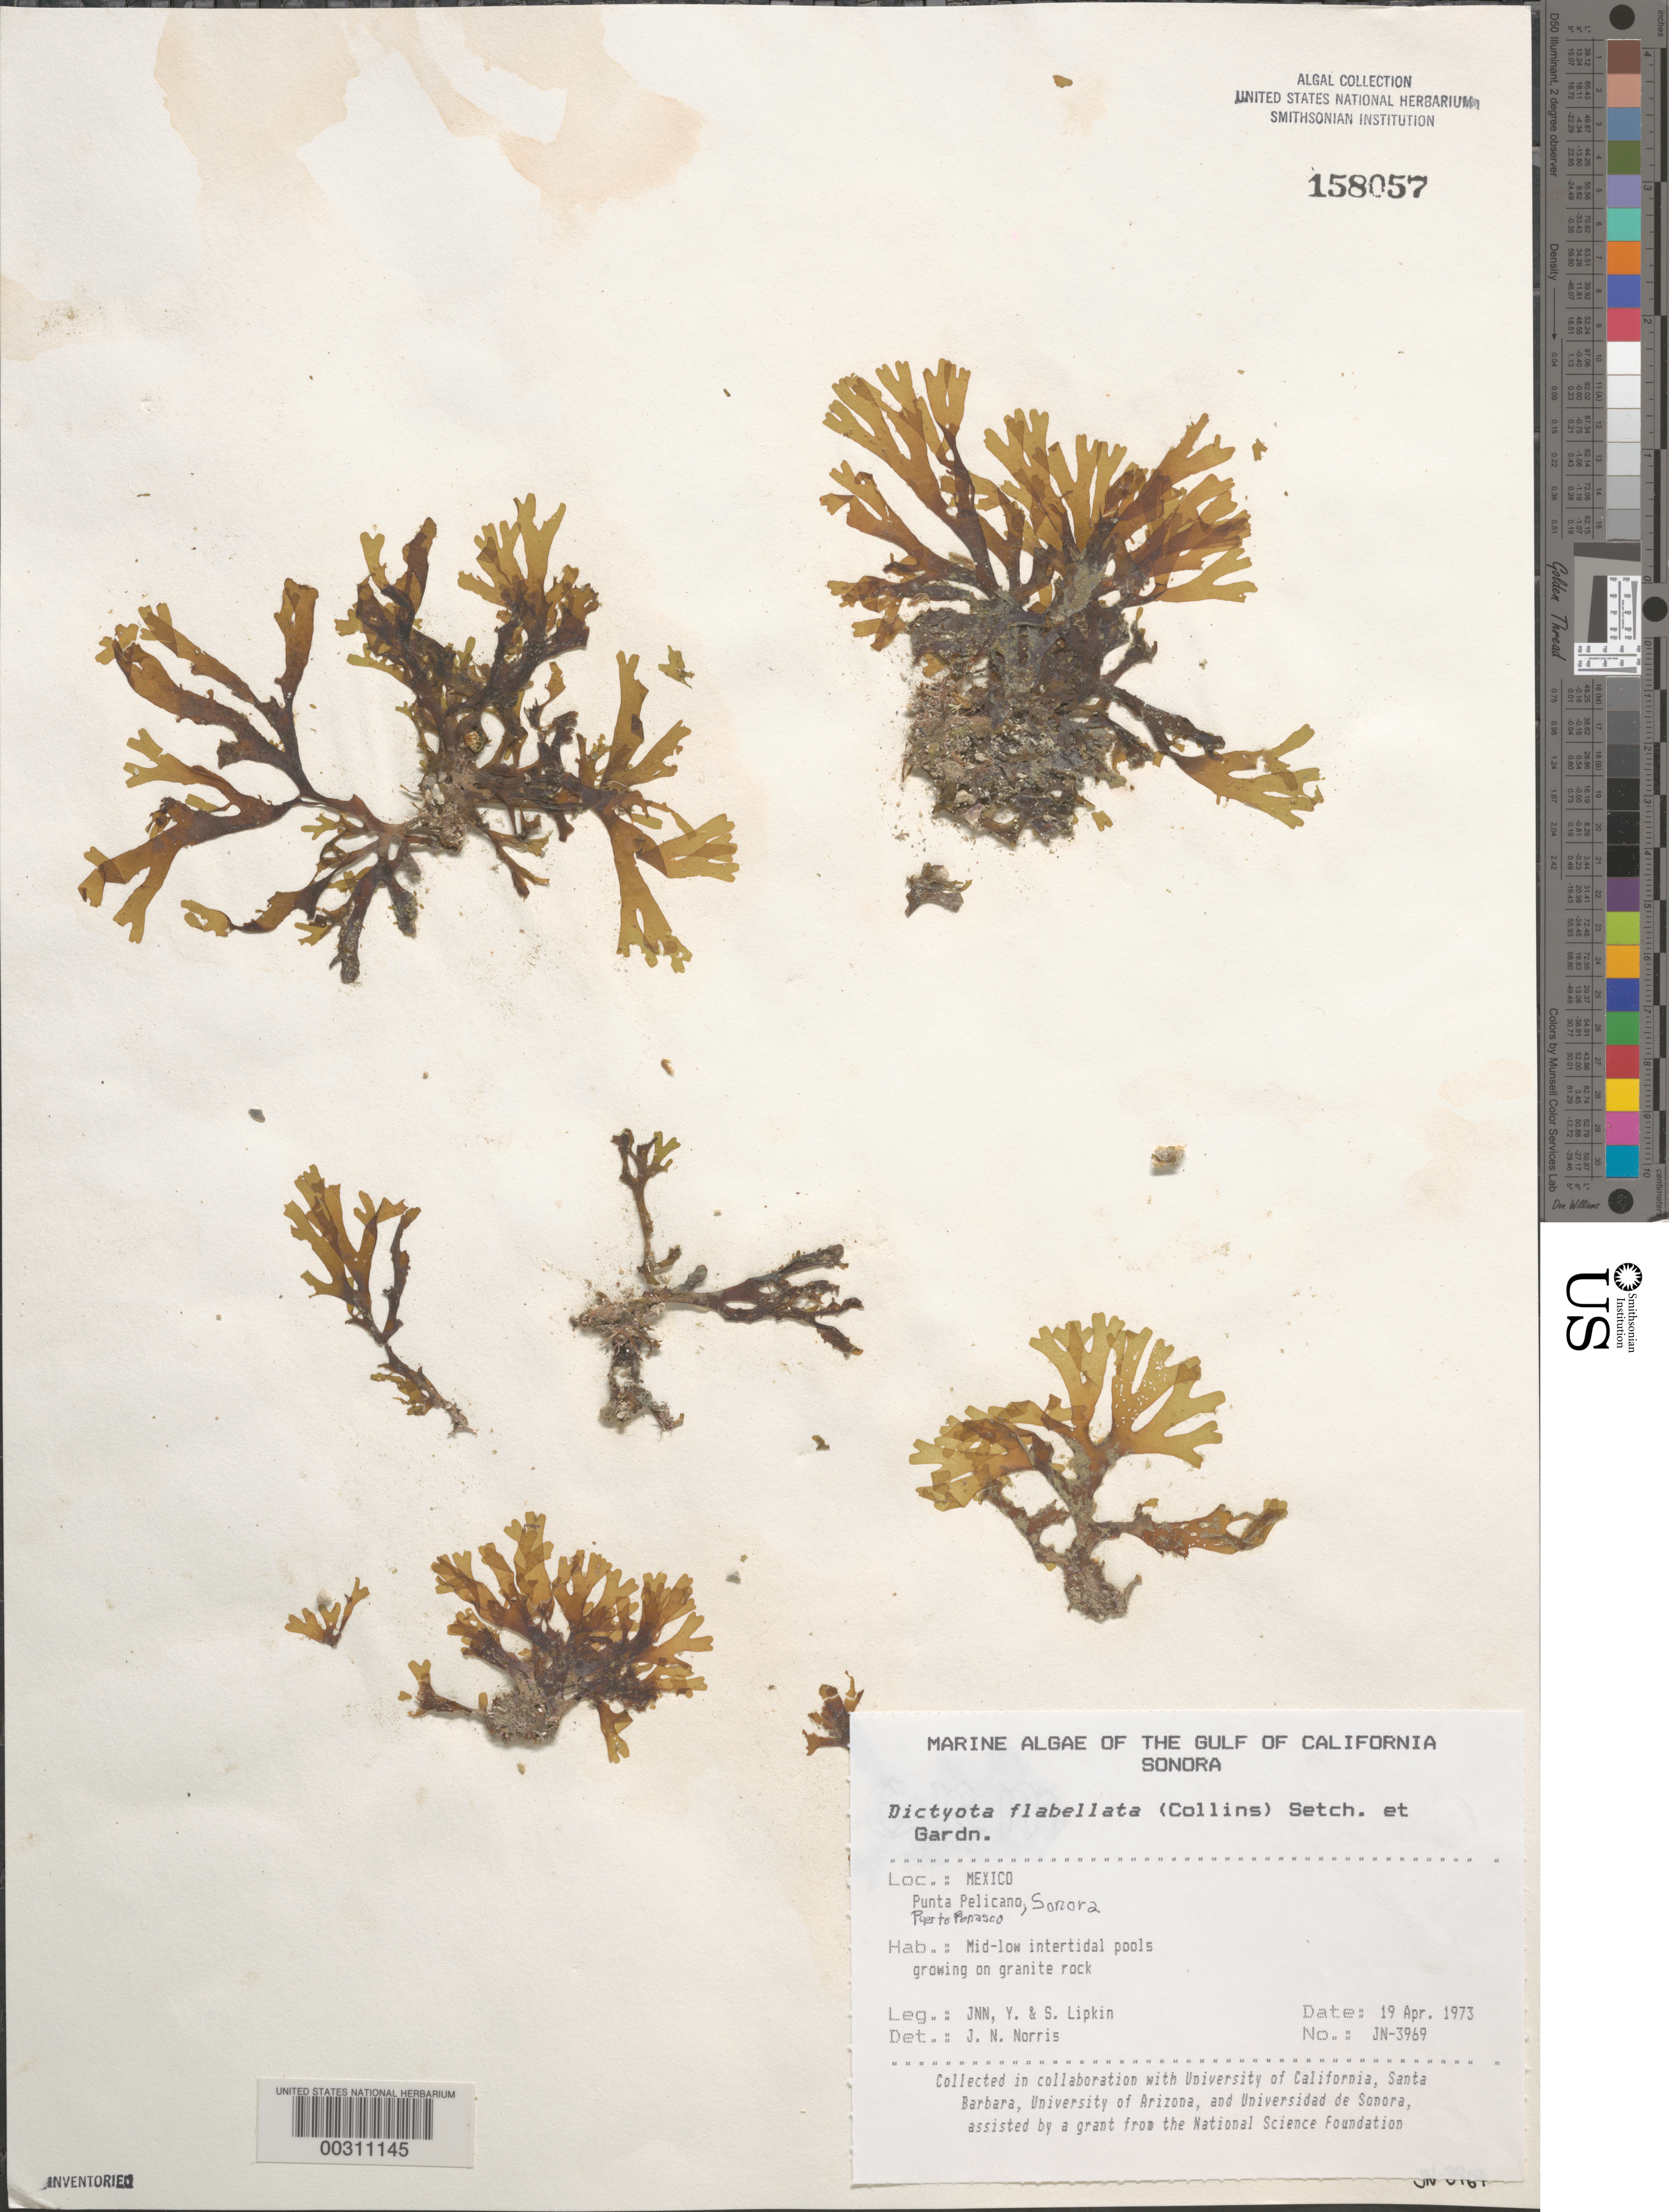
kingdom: Chromista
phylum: Ochrophyta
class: Phaeophyceae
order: Dictyotales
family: Dictyotaceae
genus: Dictyota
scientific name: Dictyota flabellata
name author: (Collins) Setch. & N.L. Gardner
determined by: Norris, James N.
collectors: J. N. Norris, Y. Lipkin & S. Lipkin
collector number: JN-3969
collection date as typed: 19 Apr 1973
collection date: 1973-04-19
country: Mexico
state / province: Sonora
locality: Punta Pelicano, Puerto Penasco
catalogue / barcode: US 158057